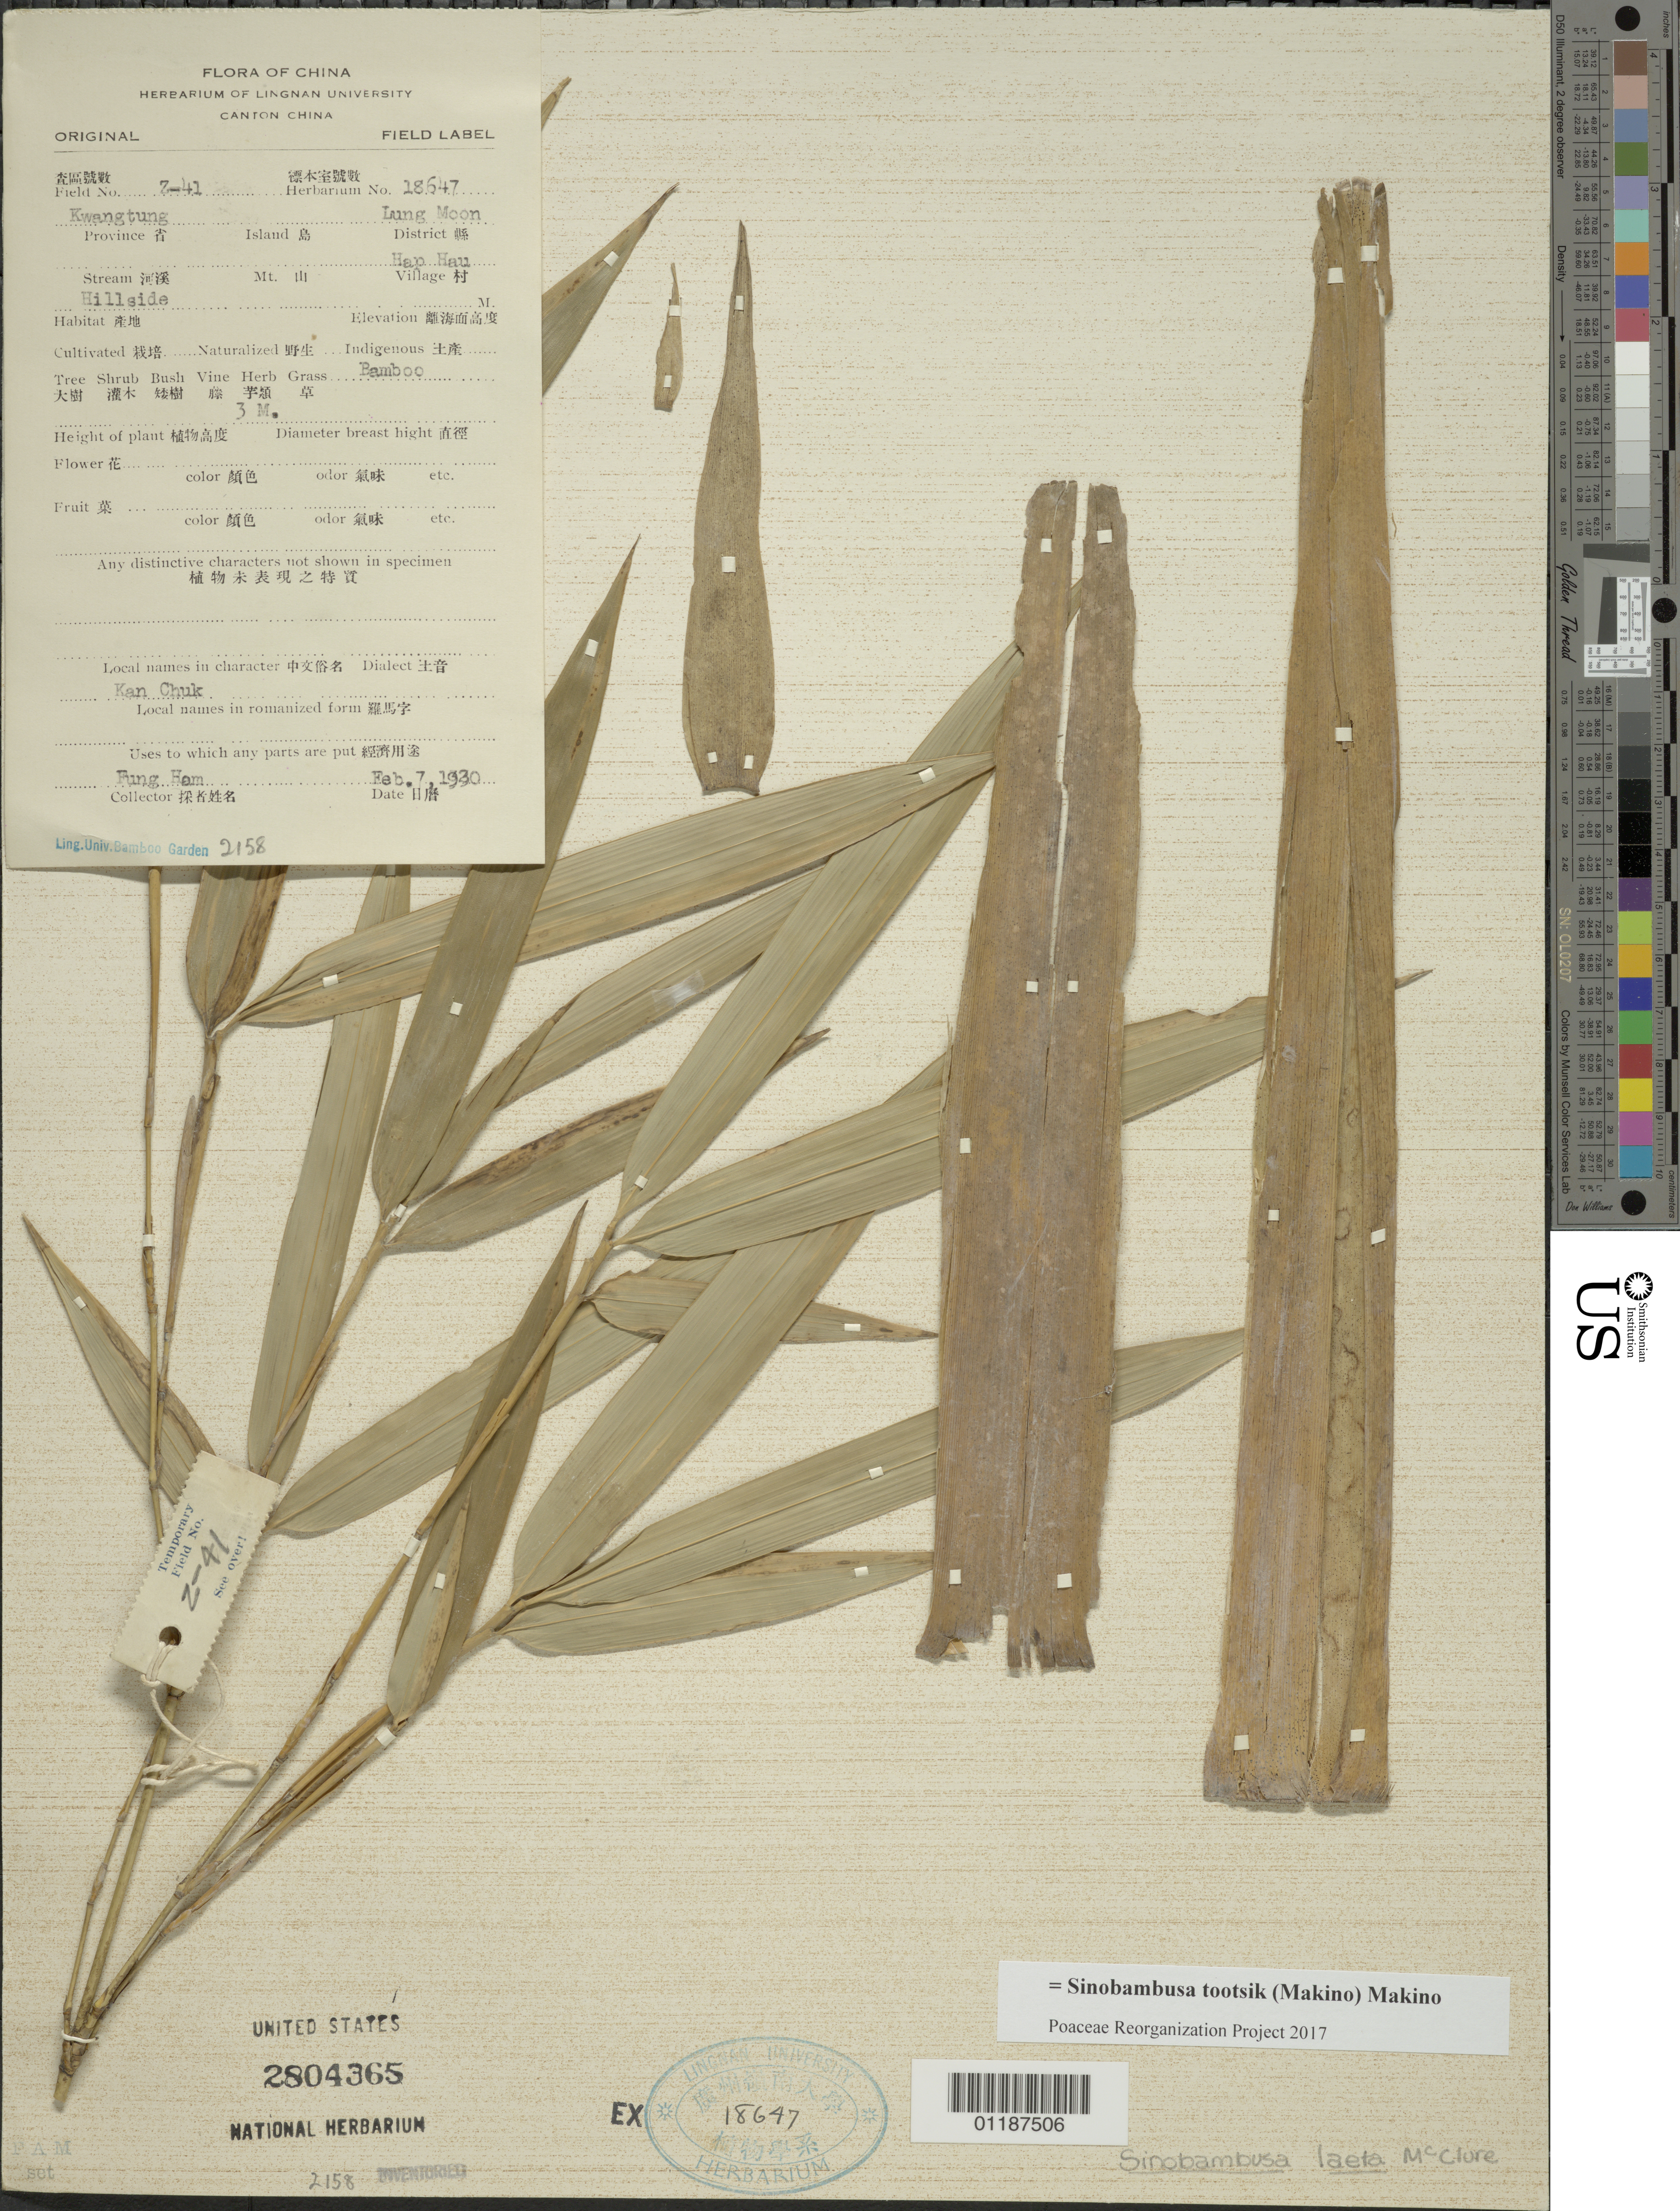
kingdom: Plantae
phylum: Tracheophyta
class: Liliopsida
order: Poales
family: Poaceae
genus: Sinobambusa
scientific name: Sinobambusa tootsik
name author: Makino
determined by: Poaceae Reorganization Project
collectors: H. L. Fung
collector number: Z-41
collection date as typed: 07 Feb 1930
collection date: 1930-02-07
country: China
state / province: Guangdong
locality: Lung Moon, Hap Hau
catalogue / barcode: US 2804365